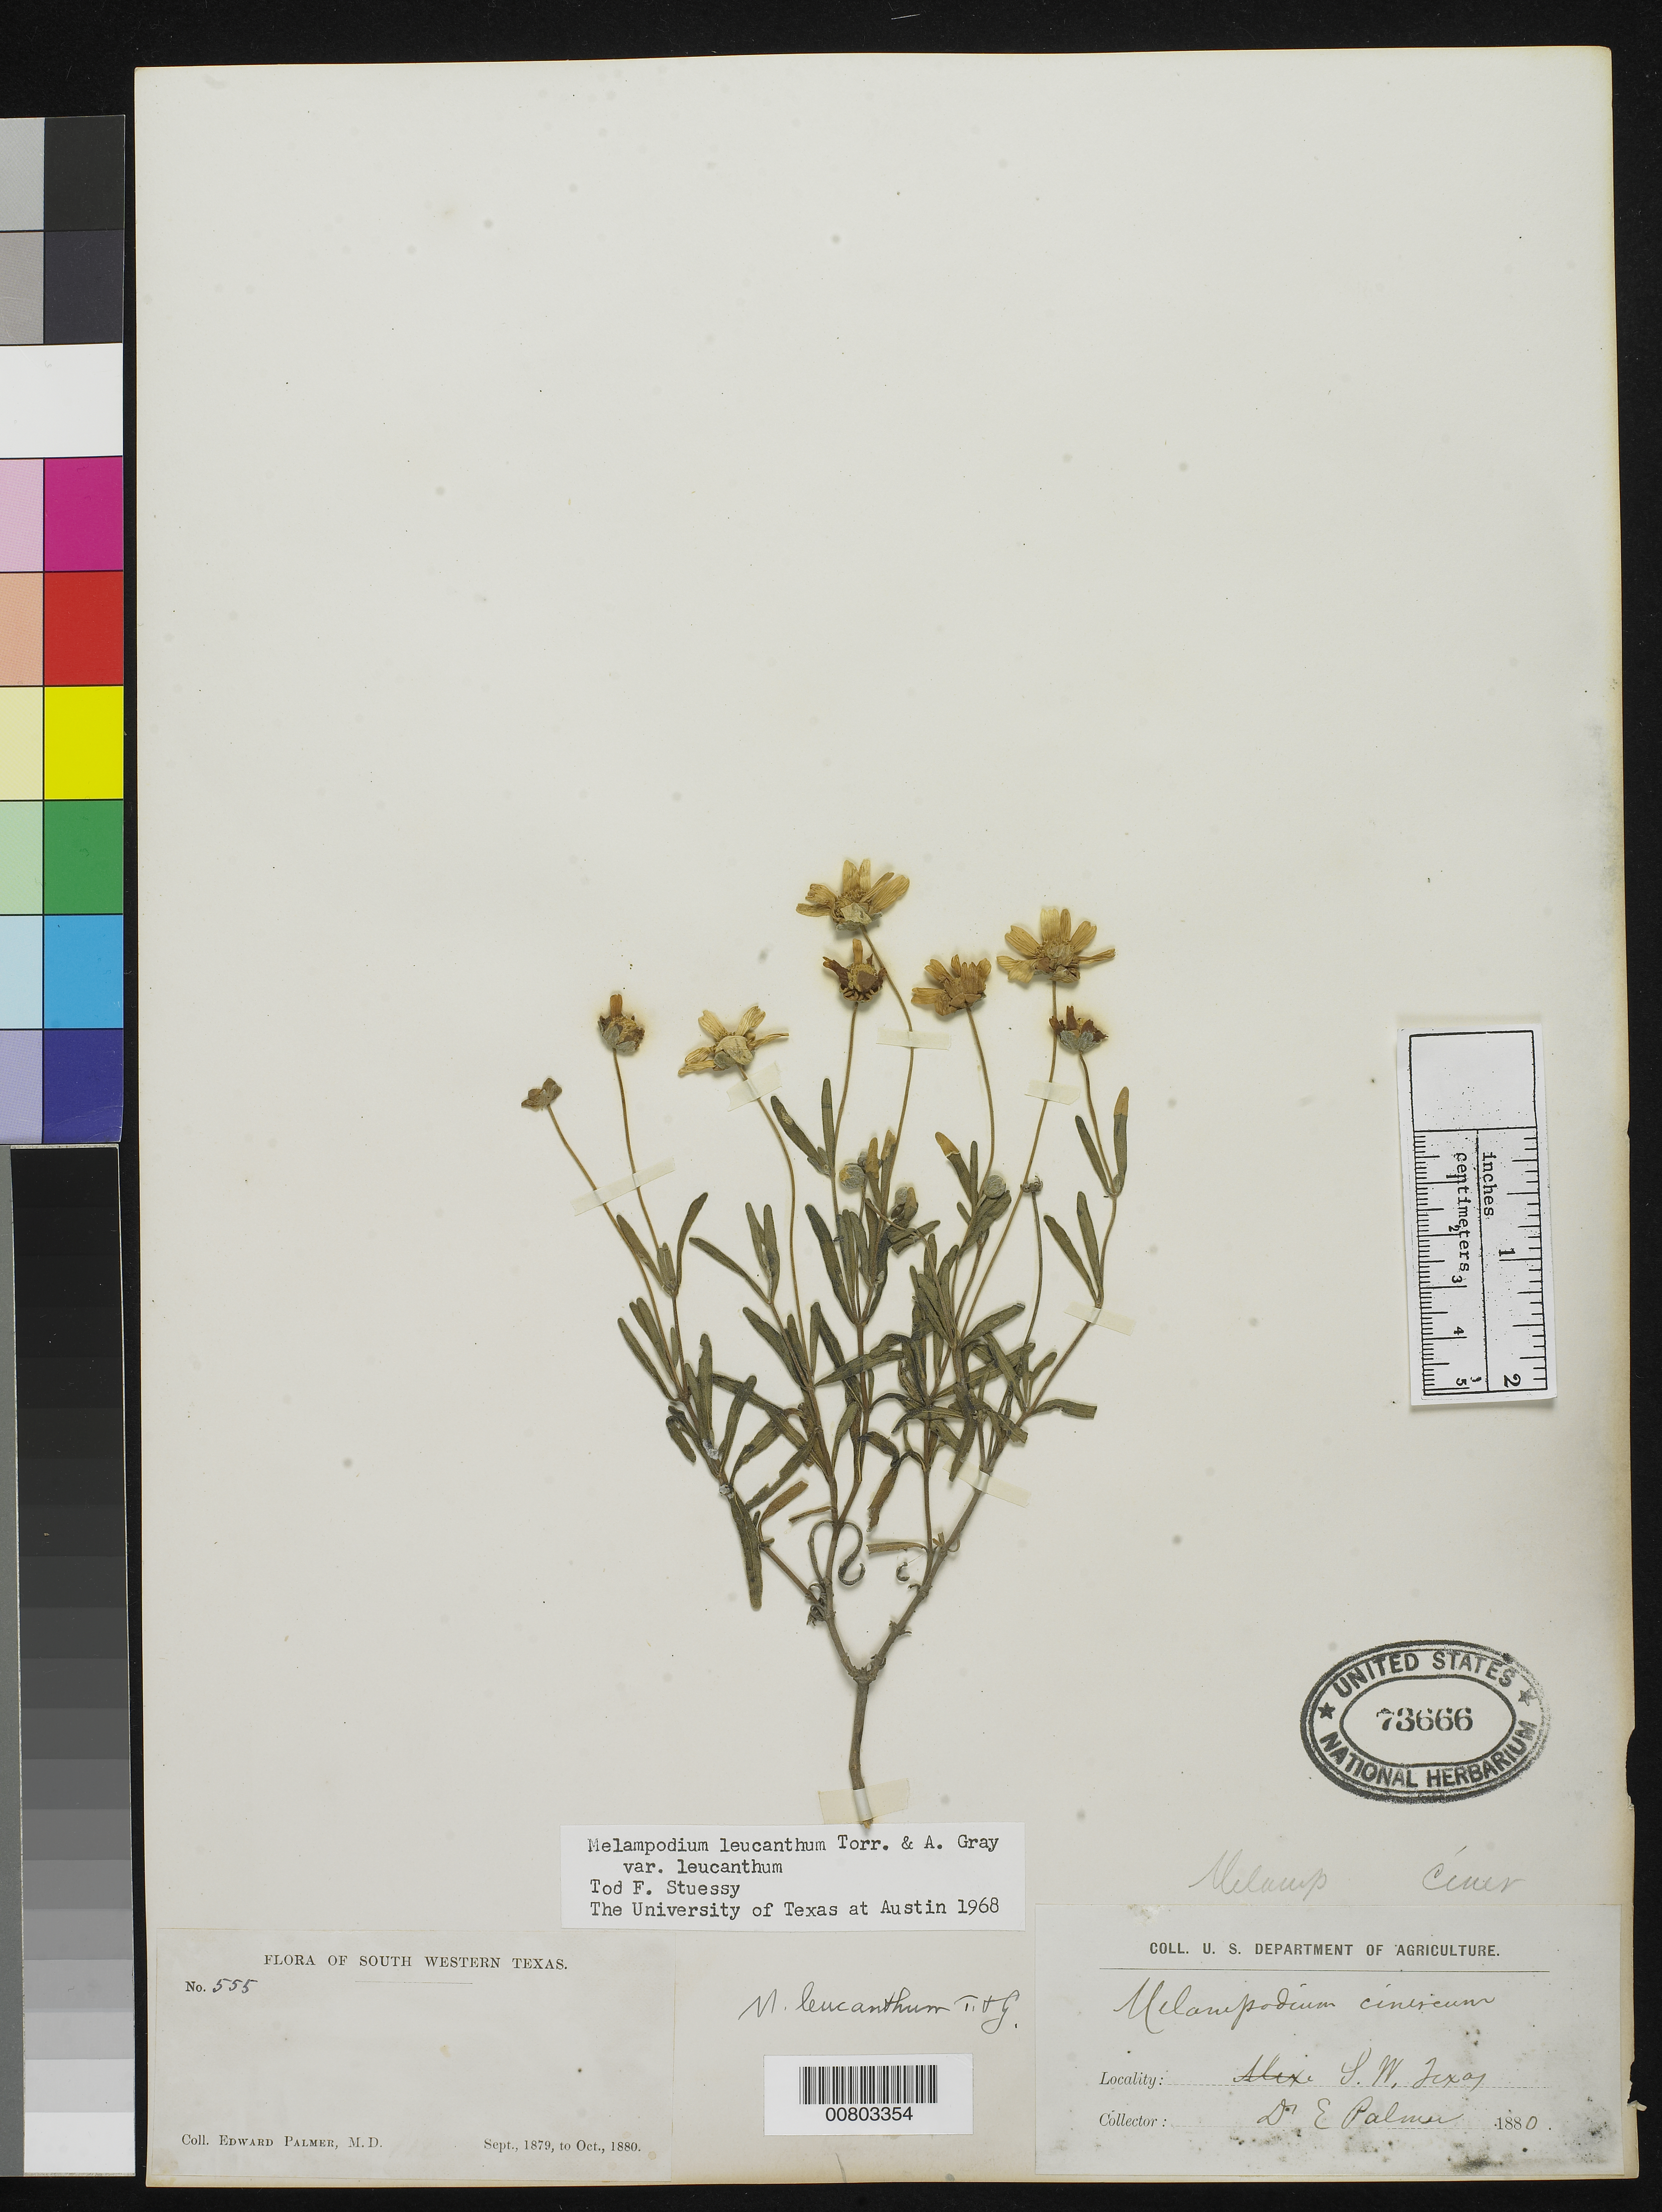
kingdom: Plantae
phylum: Tracheophyta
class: Magnoliopsida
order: Asterales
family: Asteraceae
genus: Melampodium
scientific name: Melampodium leucanthum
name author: Torr. & A. Gray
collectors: E. Palmer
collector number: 555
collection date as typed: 1880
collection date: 1880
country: United States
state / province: Texas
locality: SW Texas.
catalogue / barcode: US 73666